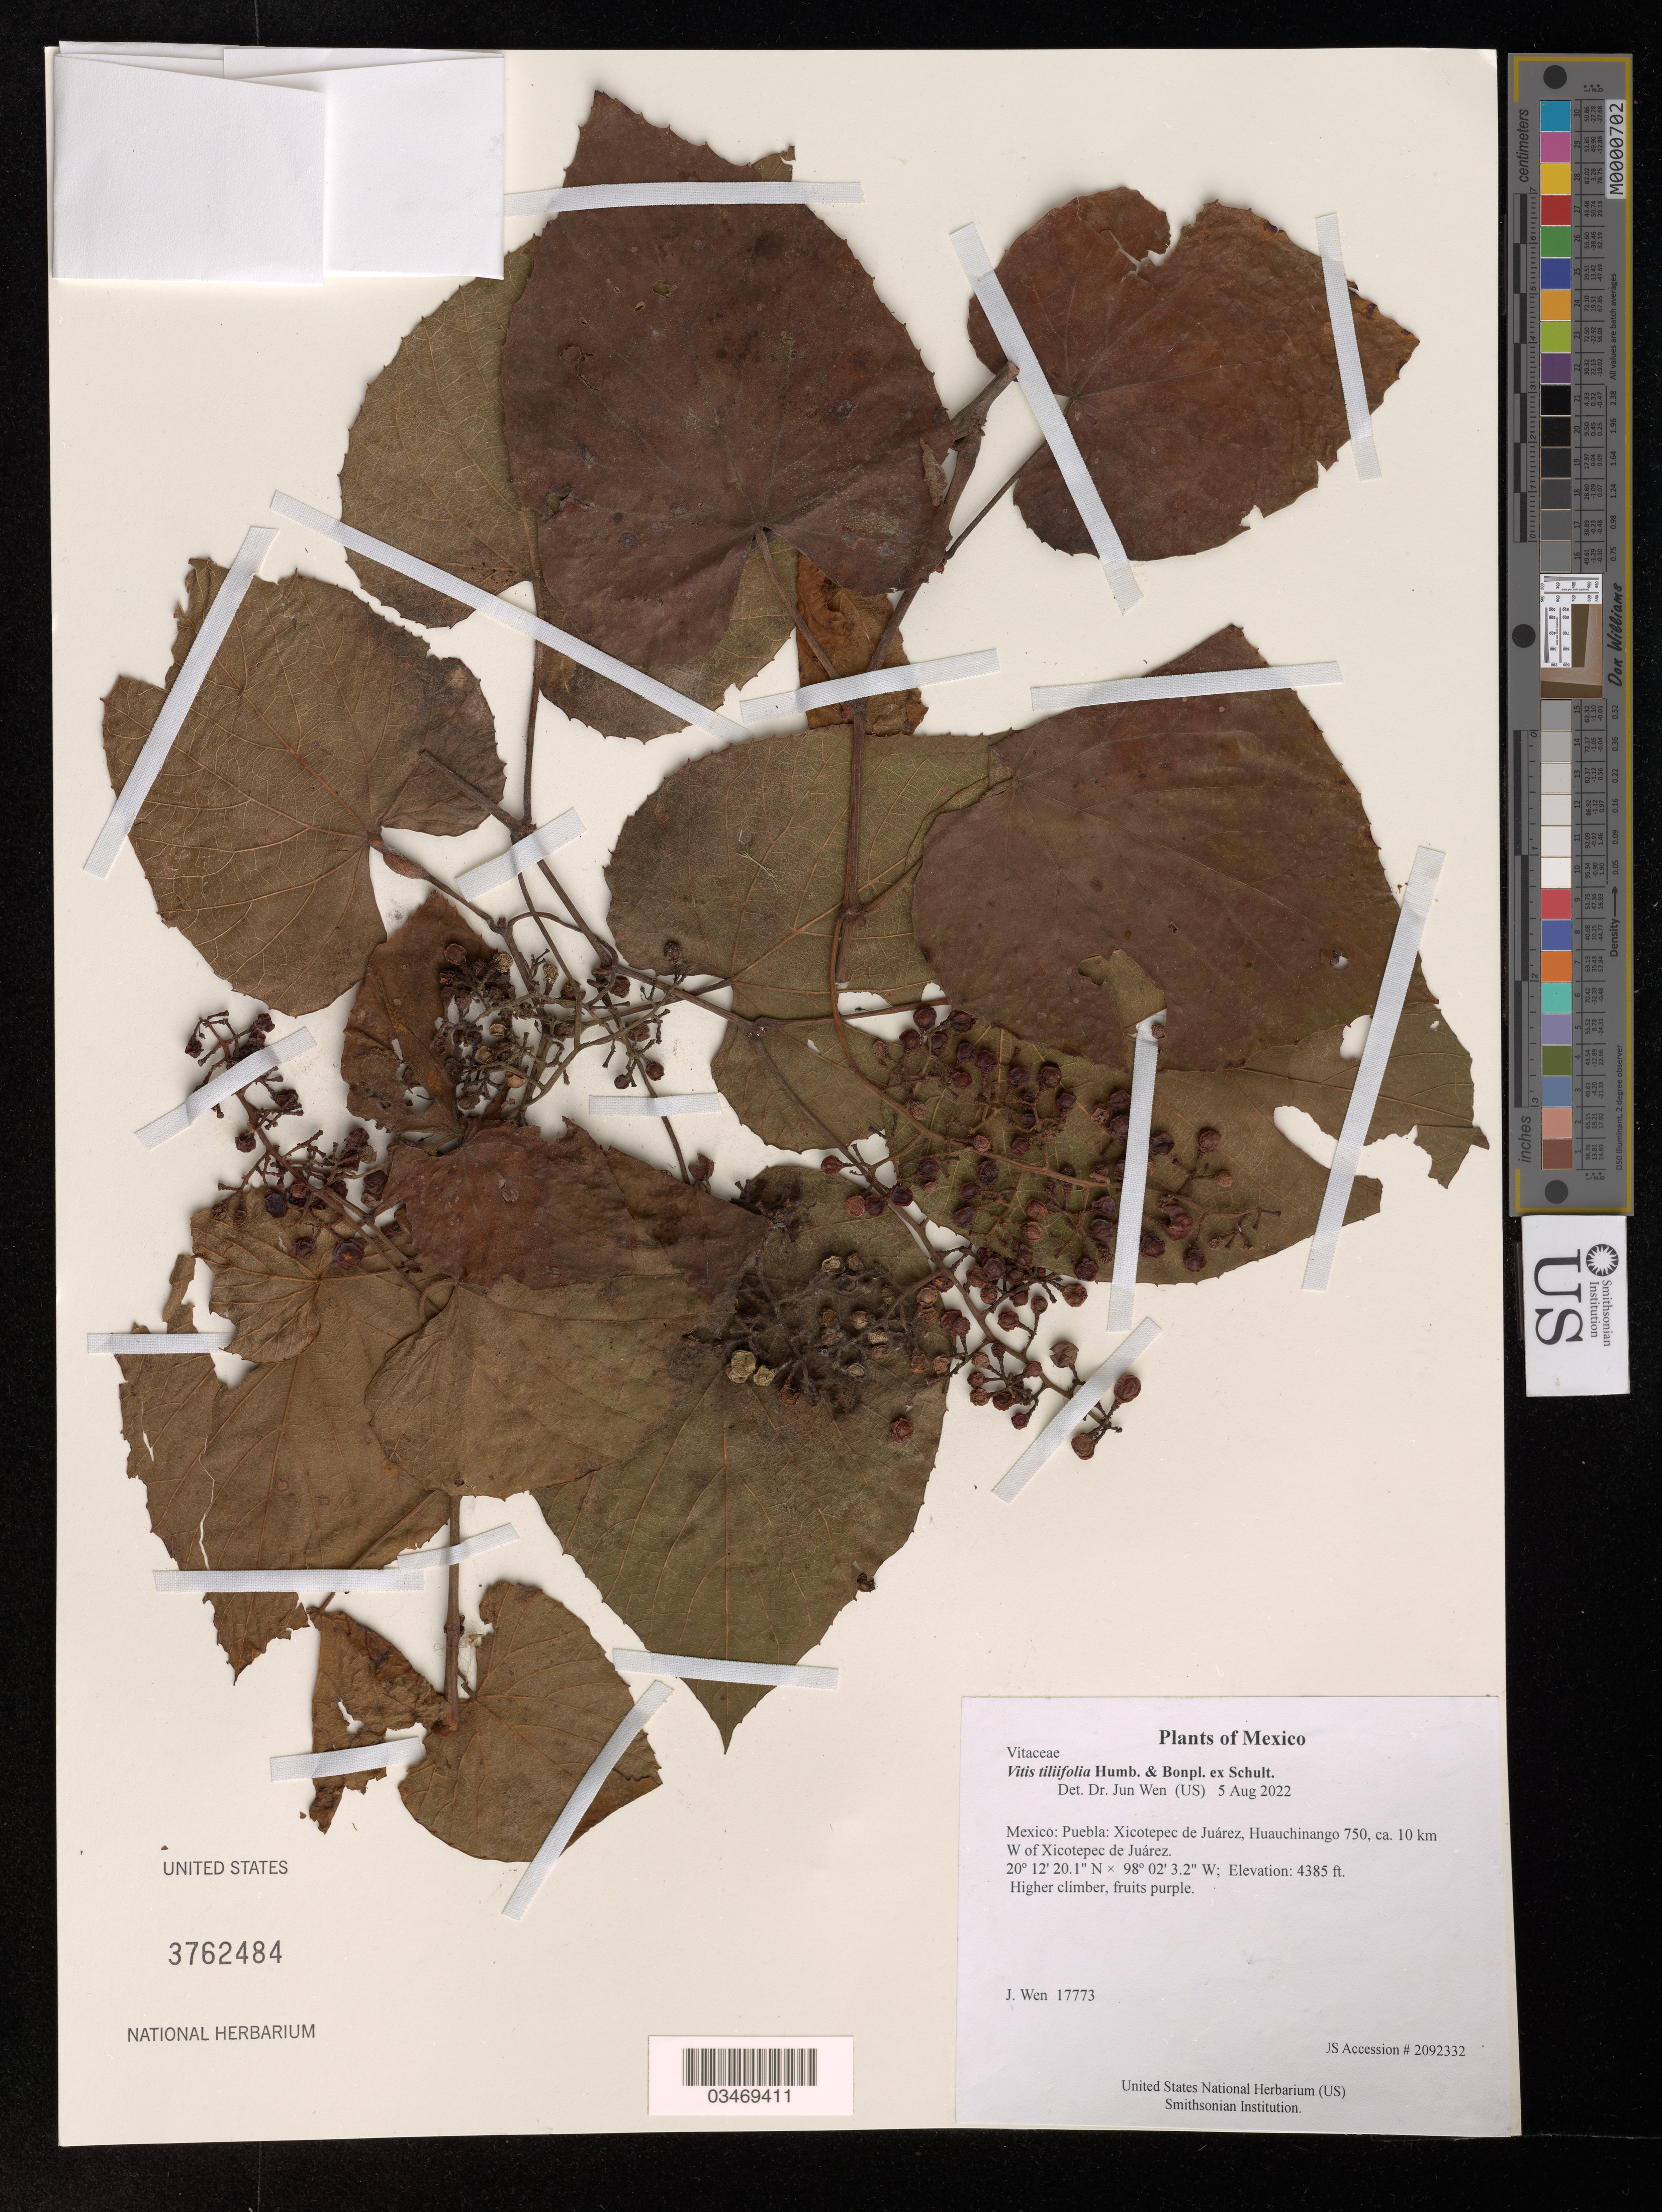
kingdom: Plantae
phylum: Tracheophyta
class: Magnoliopsida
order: Vitales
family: Vitaceae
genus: Vitis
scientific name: Vitis tiliifolia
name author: Humb. & Bonpl. ex Schult.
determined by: Wen, Jun, (BOT), Smithsonian Institution - National Museum of Natural History (UNITED STATES)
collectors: J. Wen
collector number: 17773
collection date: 2022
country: Mexico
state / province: Puebla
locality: Xicotepec de Juárez, Huauchinango 750, ca. 10 km W of Xicotepec de Juárez.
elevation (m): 1337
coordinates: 20 12.335 N, 98 02.054 W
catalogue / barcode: US 3762484